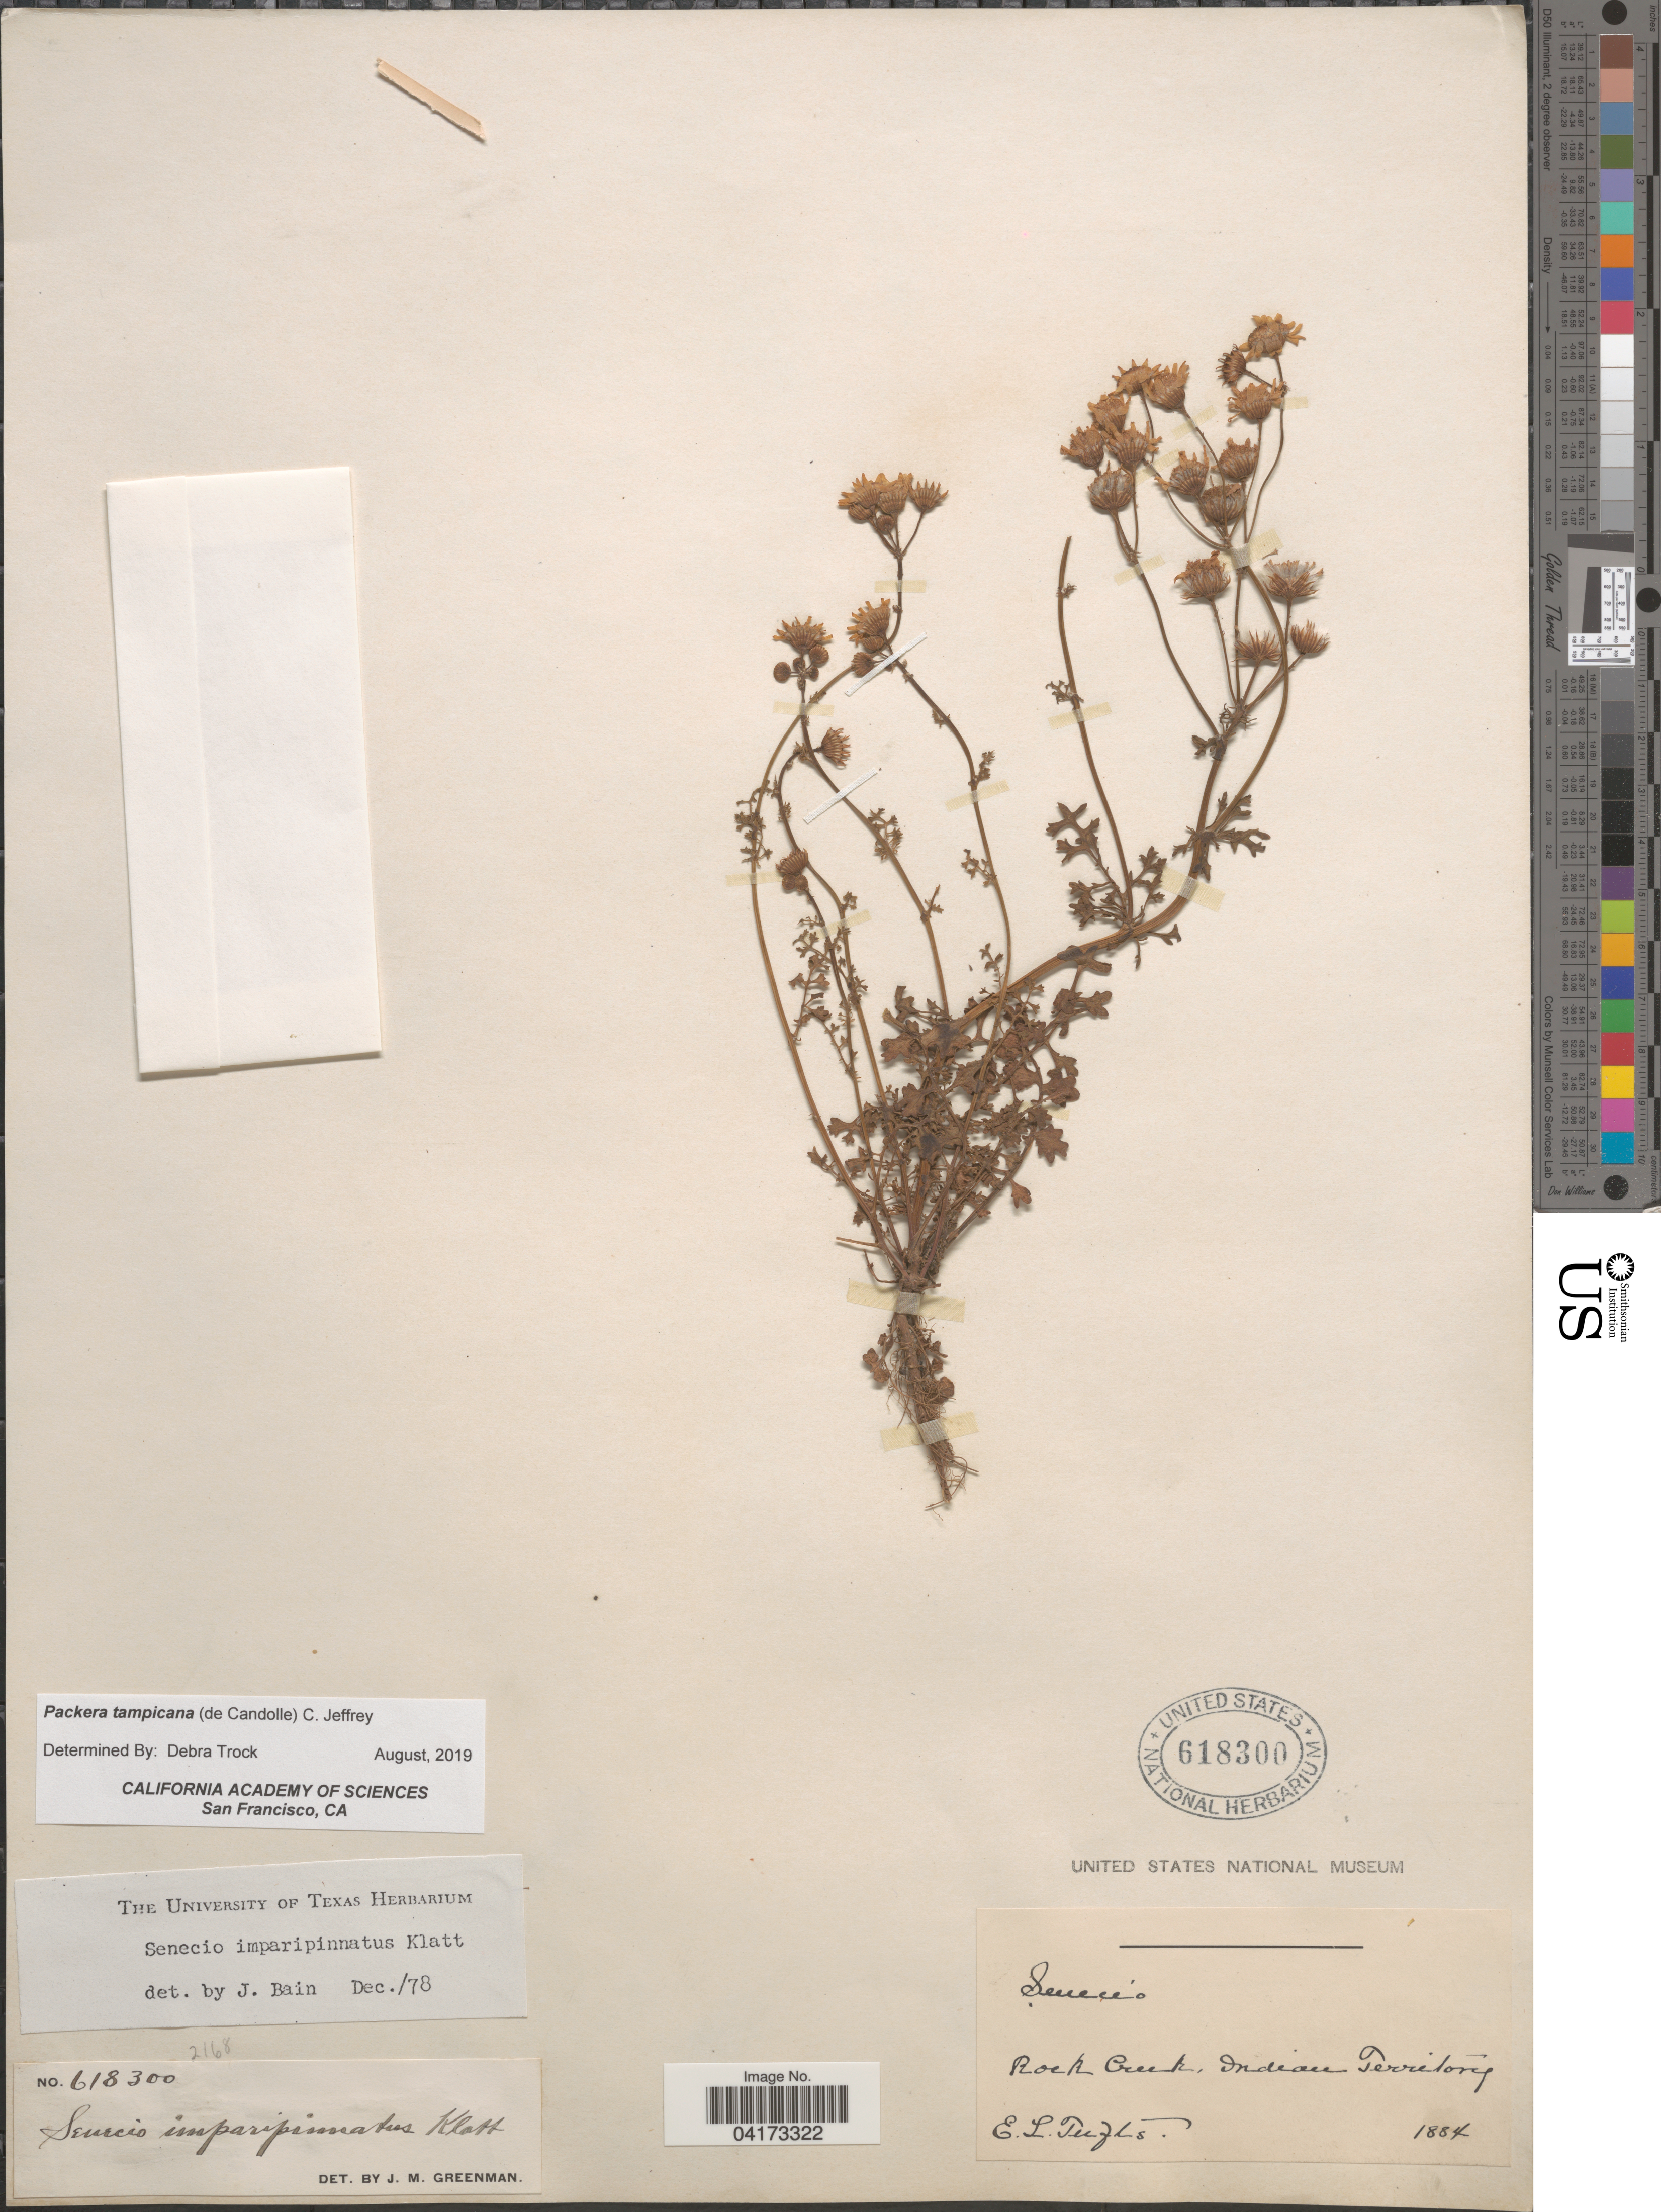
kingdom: Plantae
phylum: Tracheophyta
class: Magnoliopsida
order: Asterales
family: Asteraceae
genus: Packera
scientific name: Packera tampicana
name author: (DC.) C. Jeffrey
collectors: E. Tufts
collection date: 1884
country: United States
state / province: Oklahoma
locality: Rock Creek, Indian Territory.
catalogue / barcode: US 618300